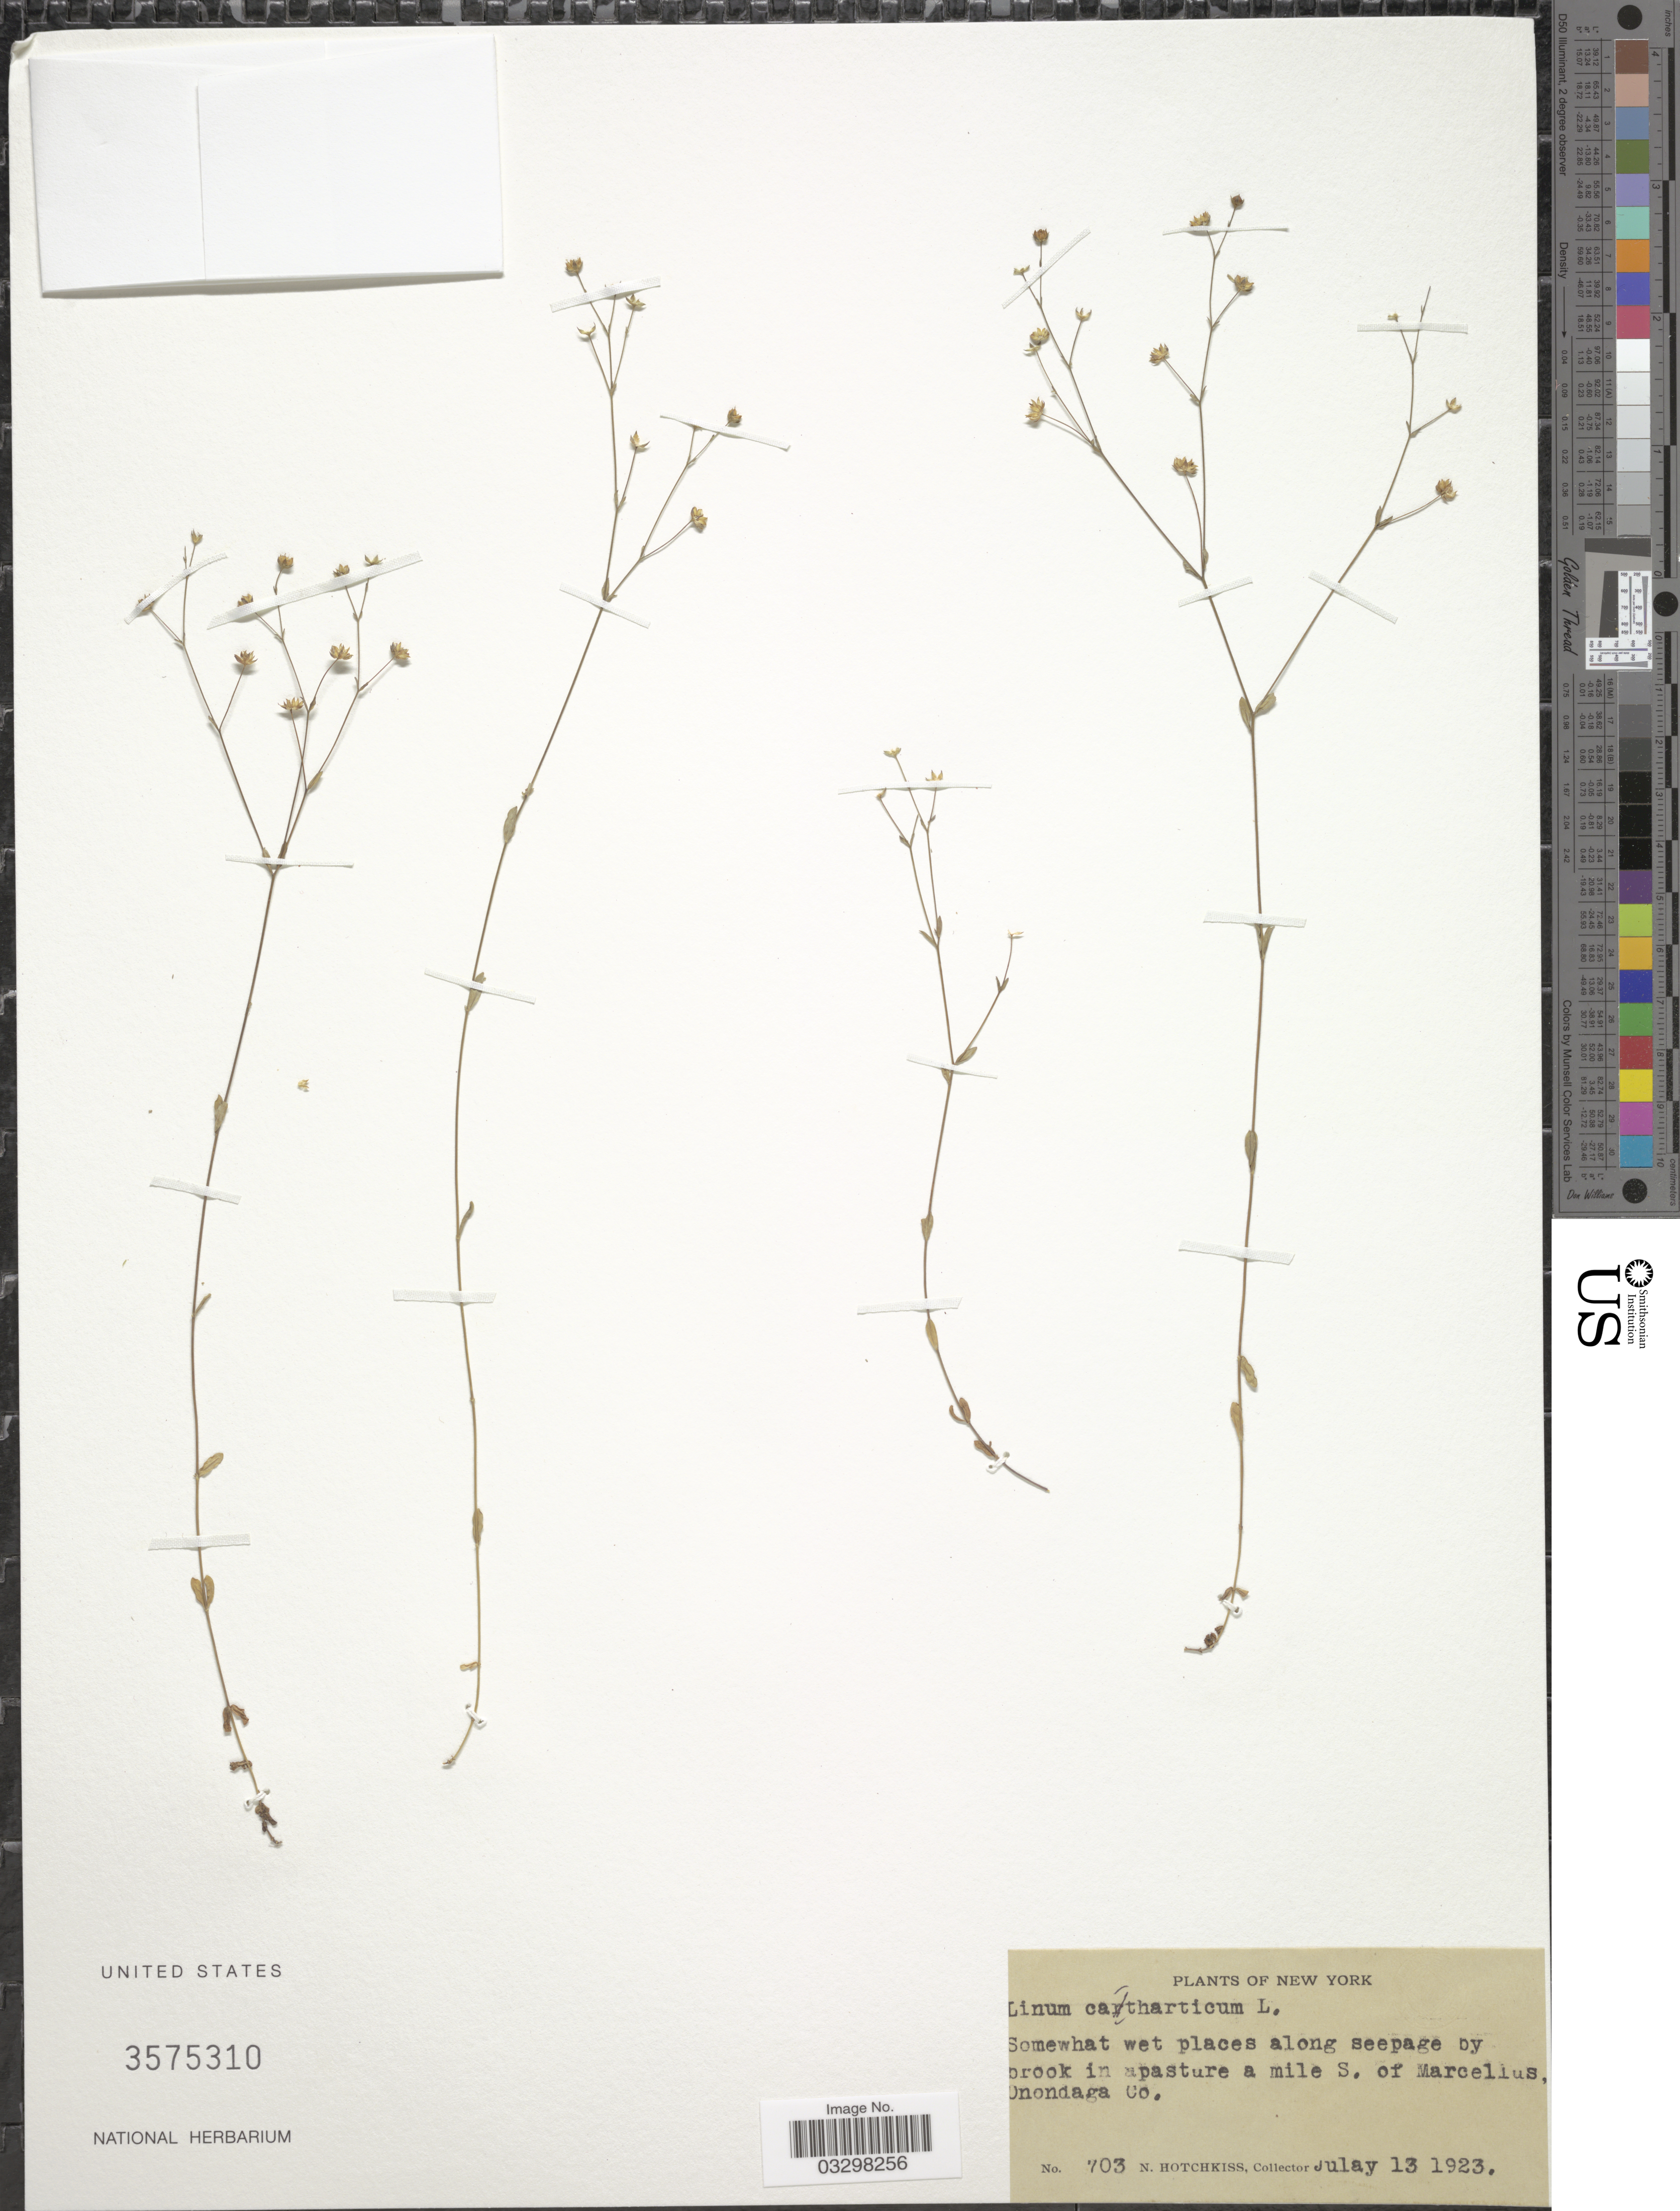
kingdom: Plantae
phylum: Tracheophyta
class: Magnoliopsida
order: Malpighiales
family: Linaceae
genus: Linum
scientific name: Linum catharticum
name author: L.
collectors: N. Hotchkiss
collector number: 703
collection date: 1923-07-13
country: United States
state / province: New York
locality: By brook in a pasture a mile S. of Marcellus Onondaga Co.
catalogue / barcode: US 3575310